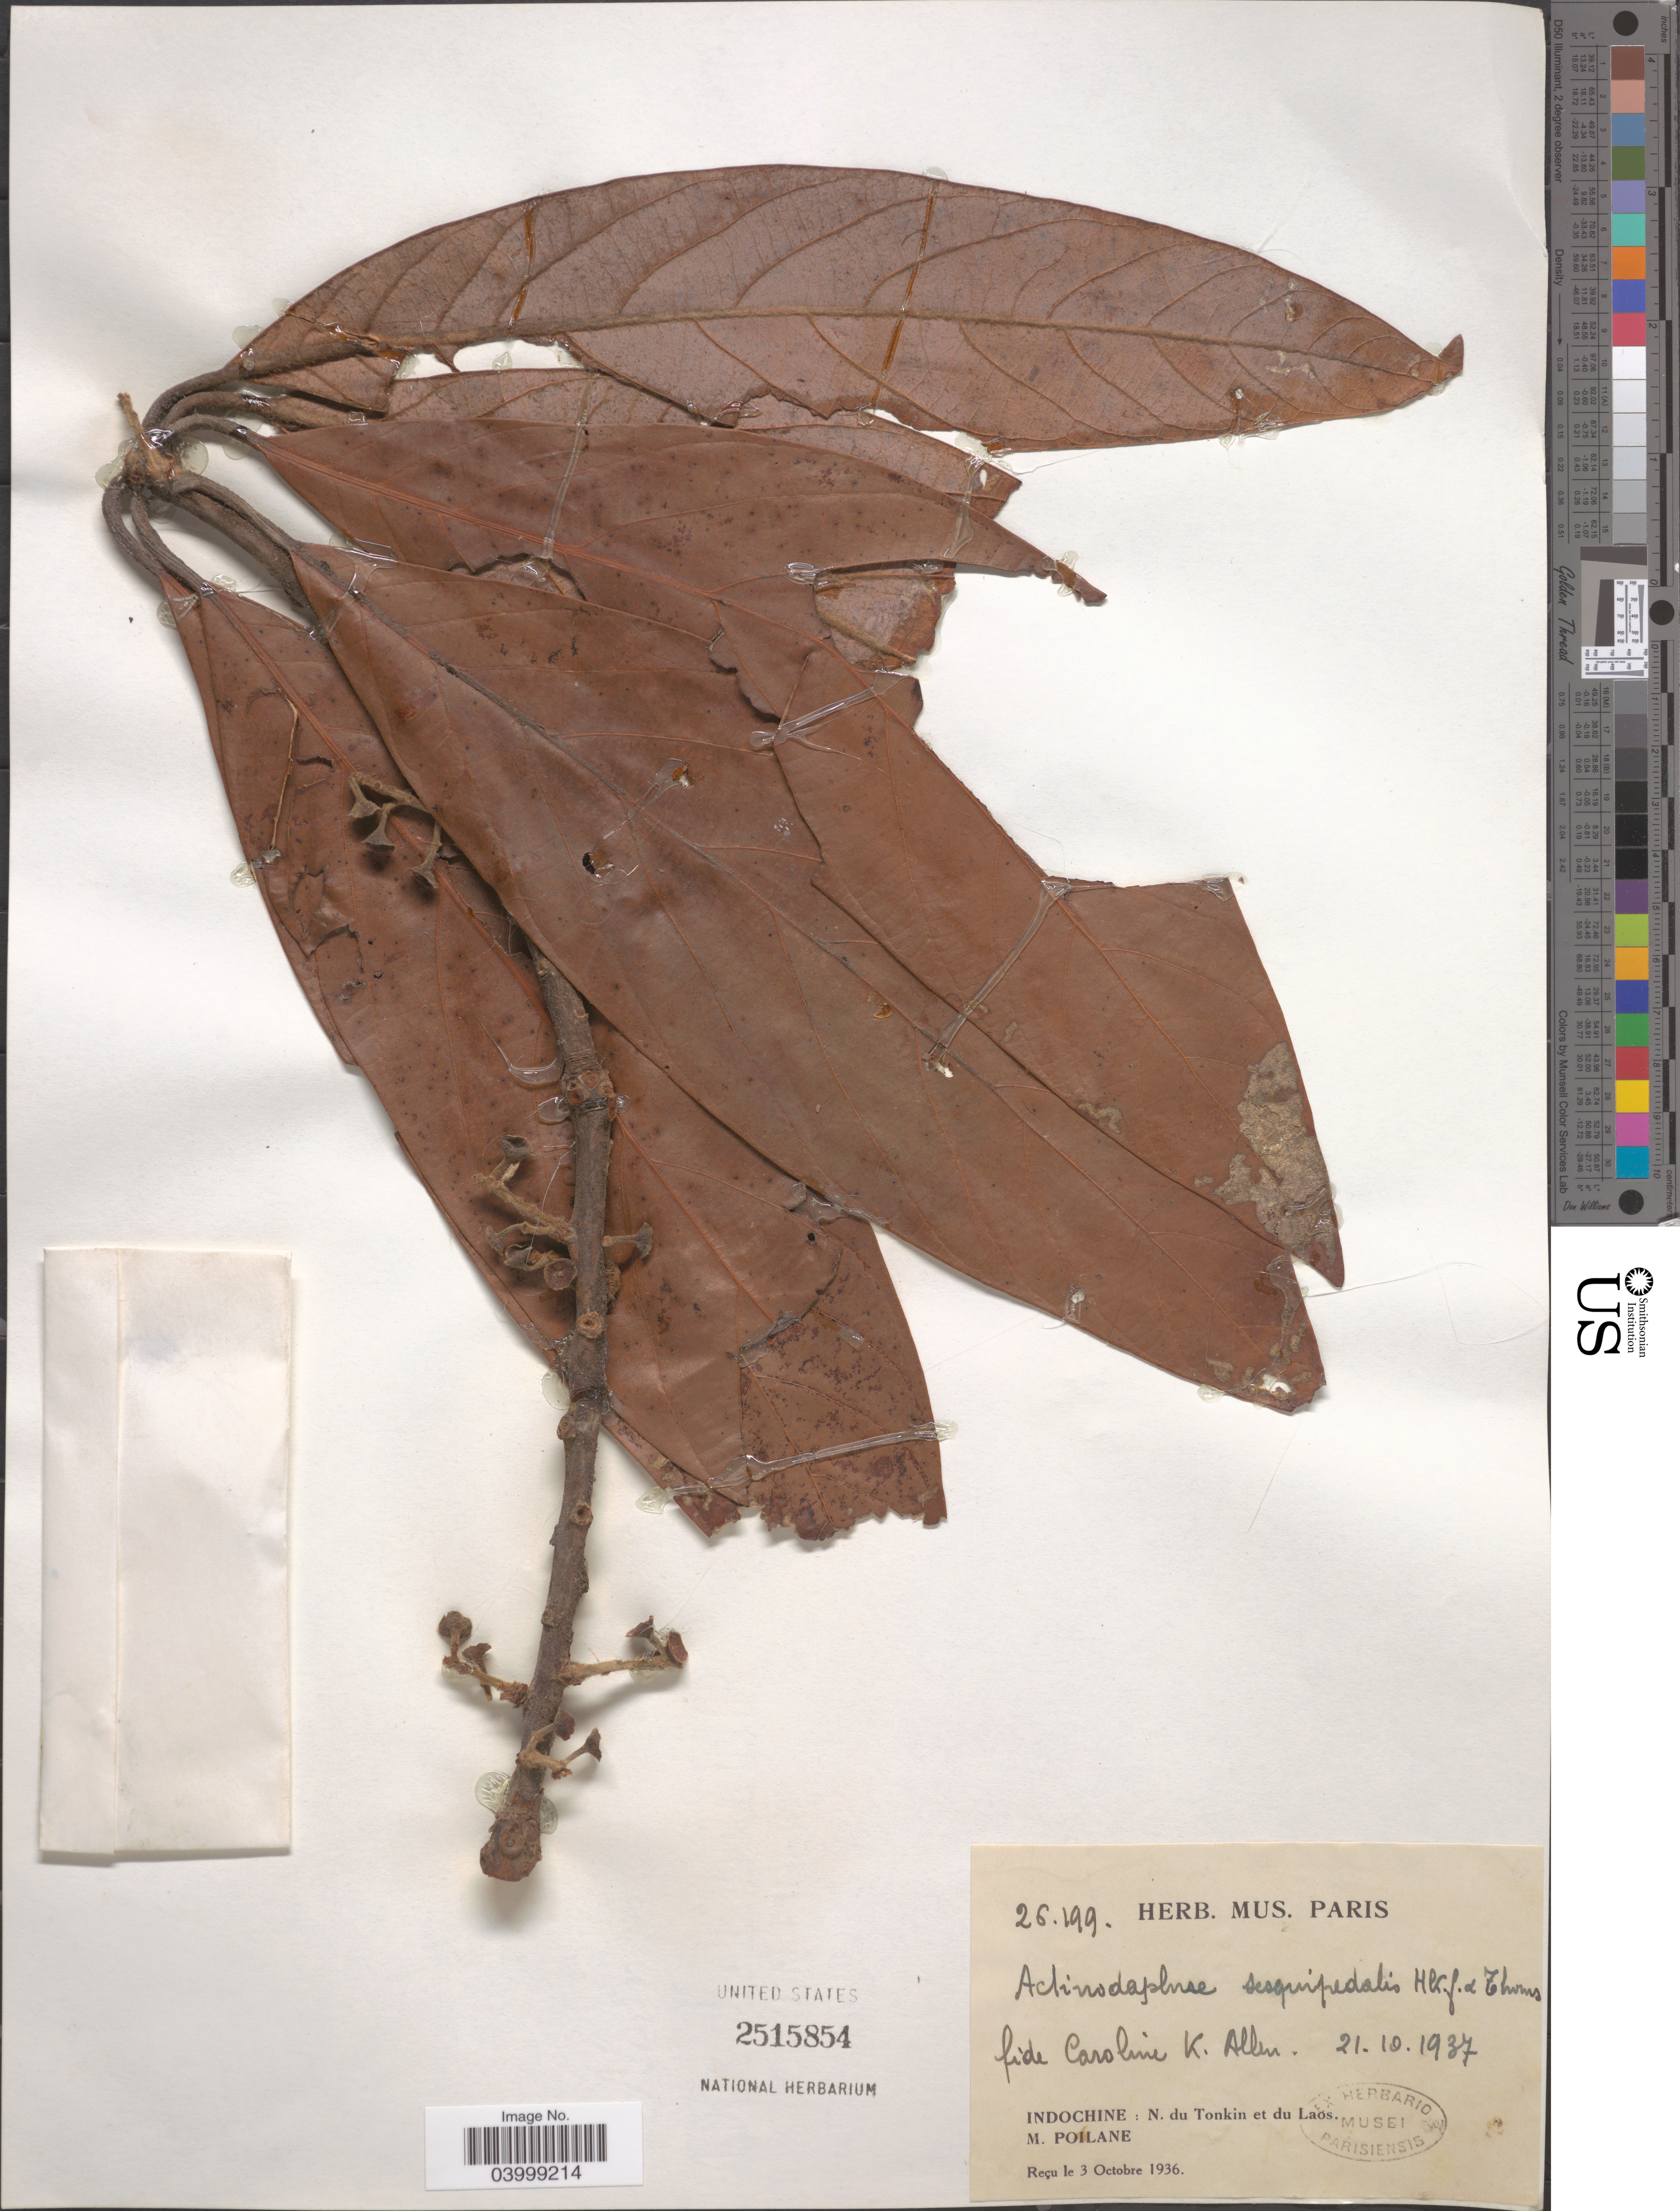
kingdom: Plantae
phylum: Tracheophyta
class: Magnoliopsida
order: Laurales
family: Lauraceae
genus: Actinodaphne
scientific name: Actinodaphne sesquipedalis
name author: Hook. f. ex Thomson & Meisn.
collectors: M. Poilane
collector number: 26199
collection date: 1937-10-21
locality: Indochine: N. du Tonkin et du Laos.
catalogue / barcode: US 2515854